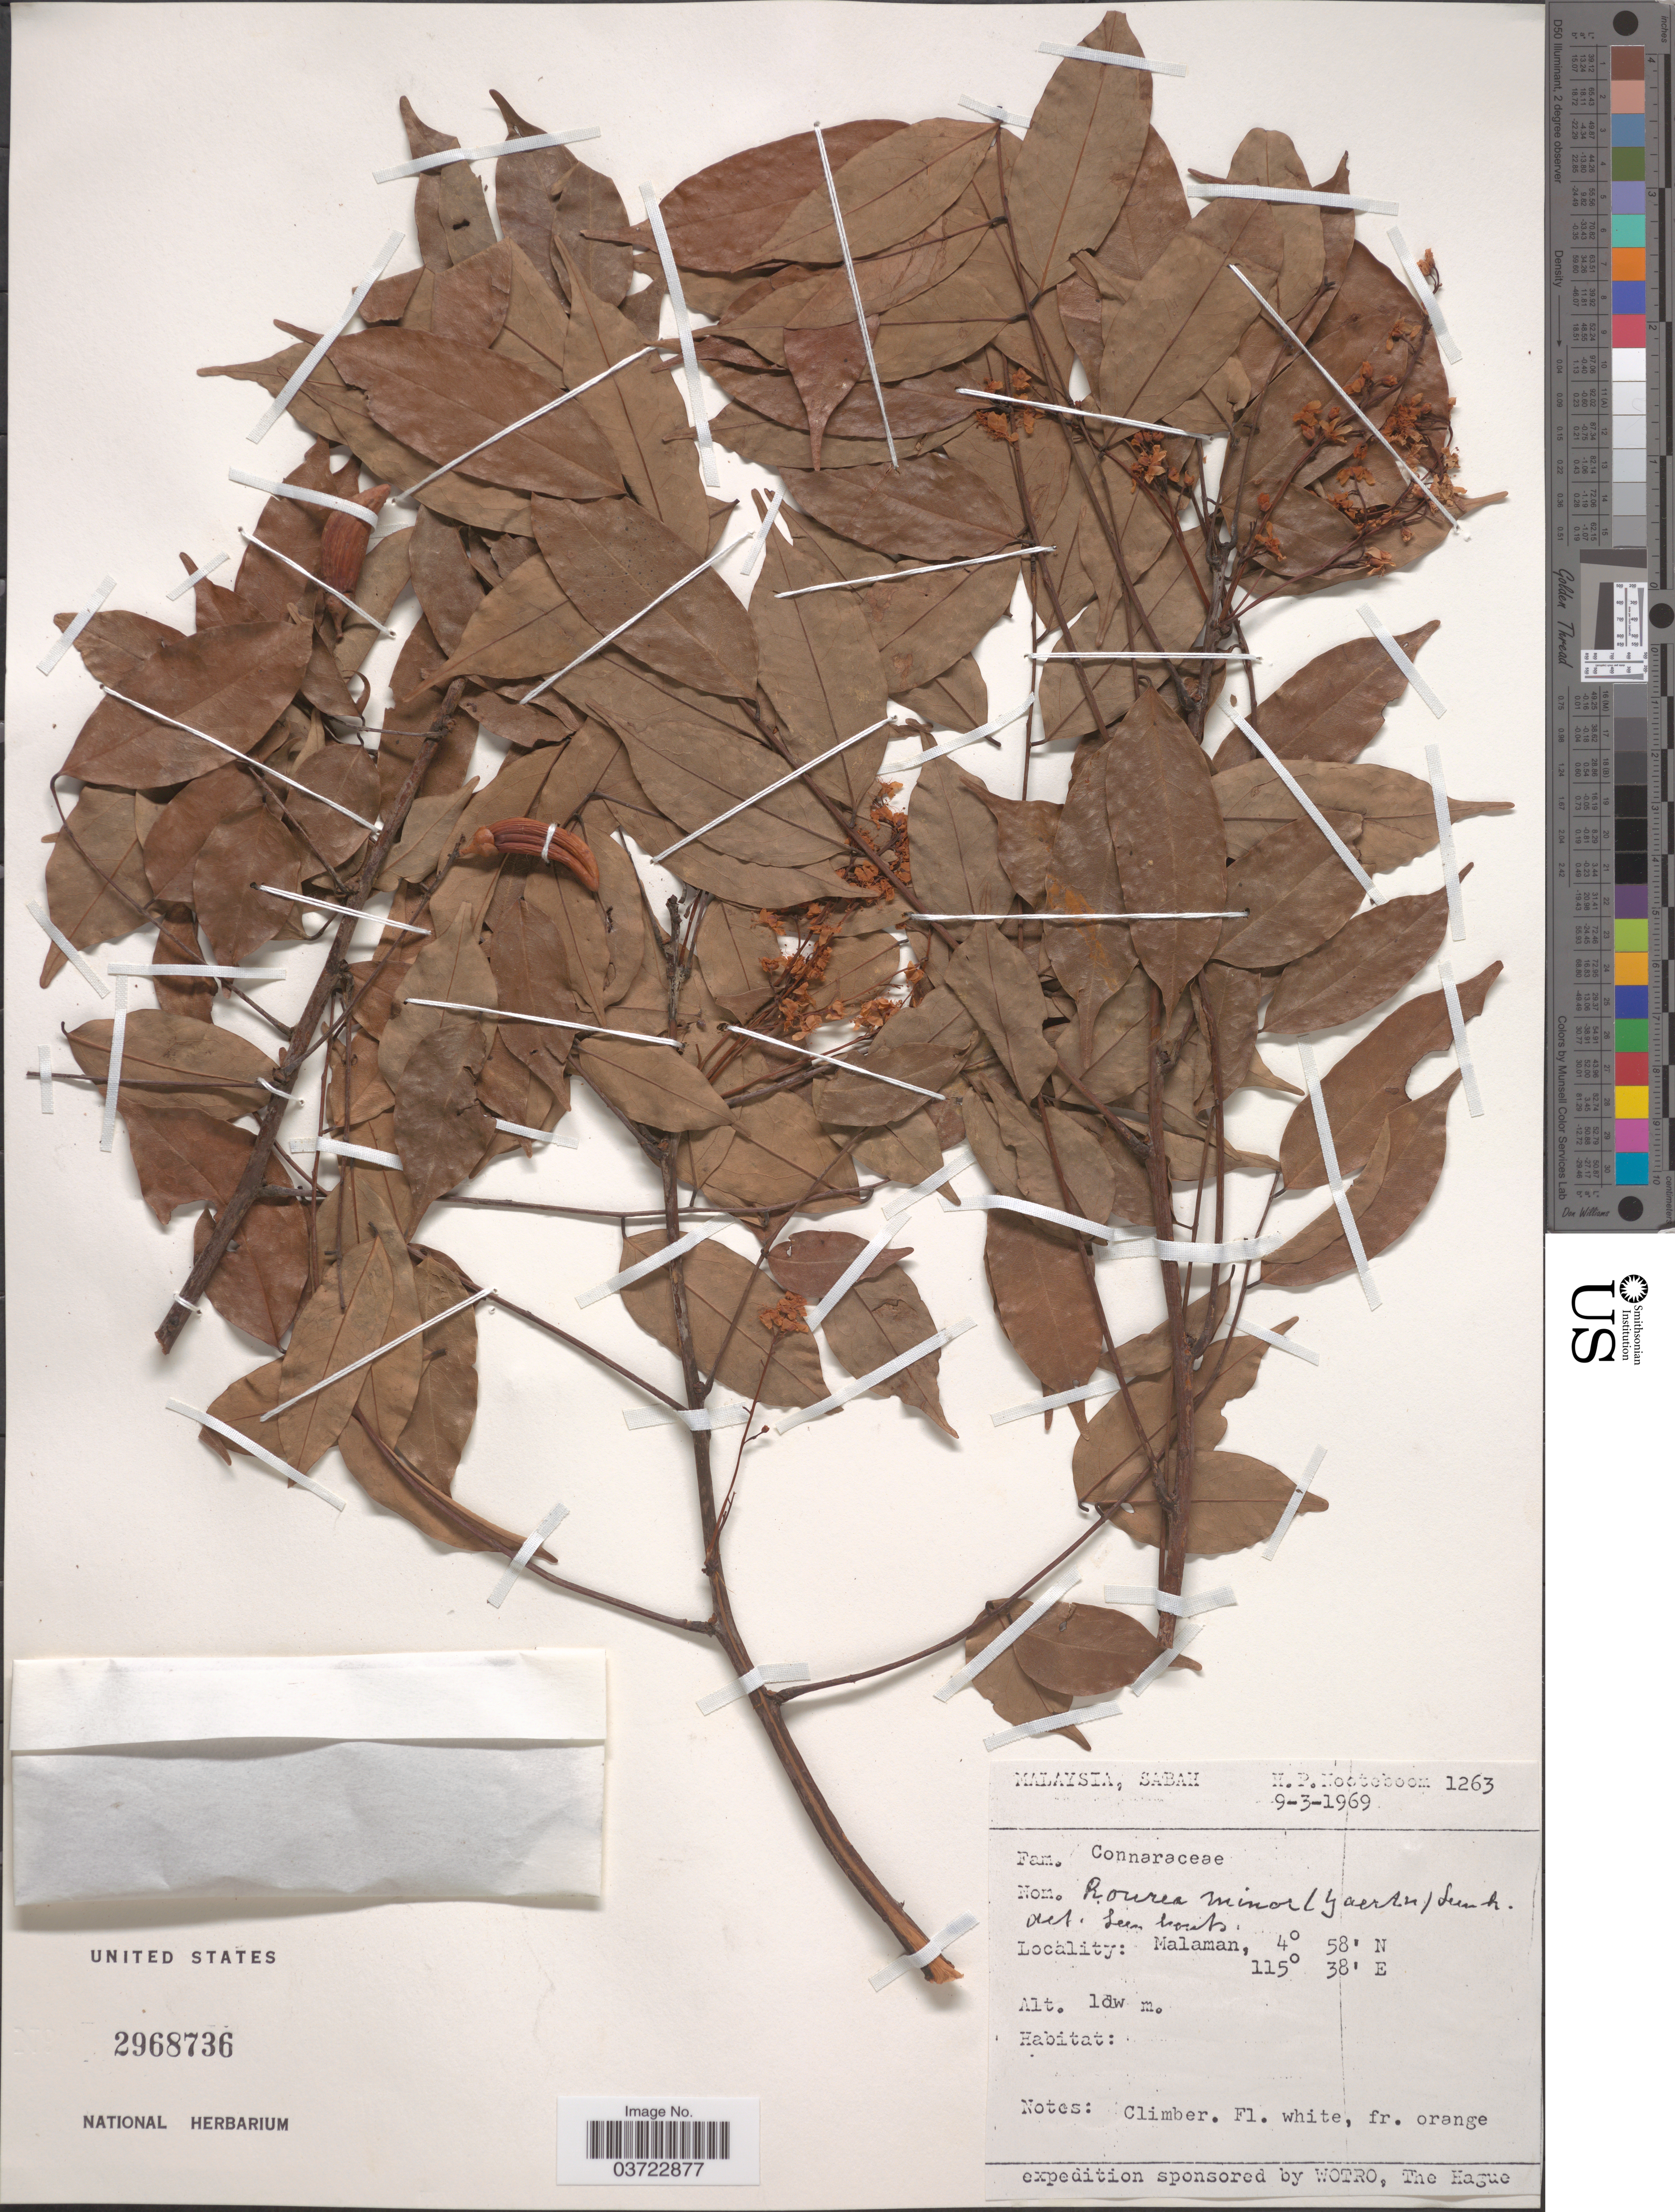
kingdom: Plantae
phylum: Tracheophyta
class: Magnoliopsida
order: Oxalidales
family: Connaraceae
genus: Rourea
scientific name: Rourea minor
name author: (Gaertn.) Leenh.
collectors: H. P. Nooteboom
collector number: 1263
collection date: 1969-03-09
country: Malaysia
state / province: Sabah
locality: Malaman.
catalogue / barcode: US 2968736